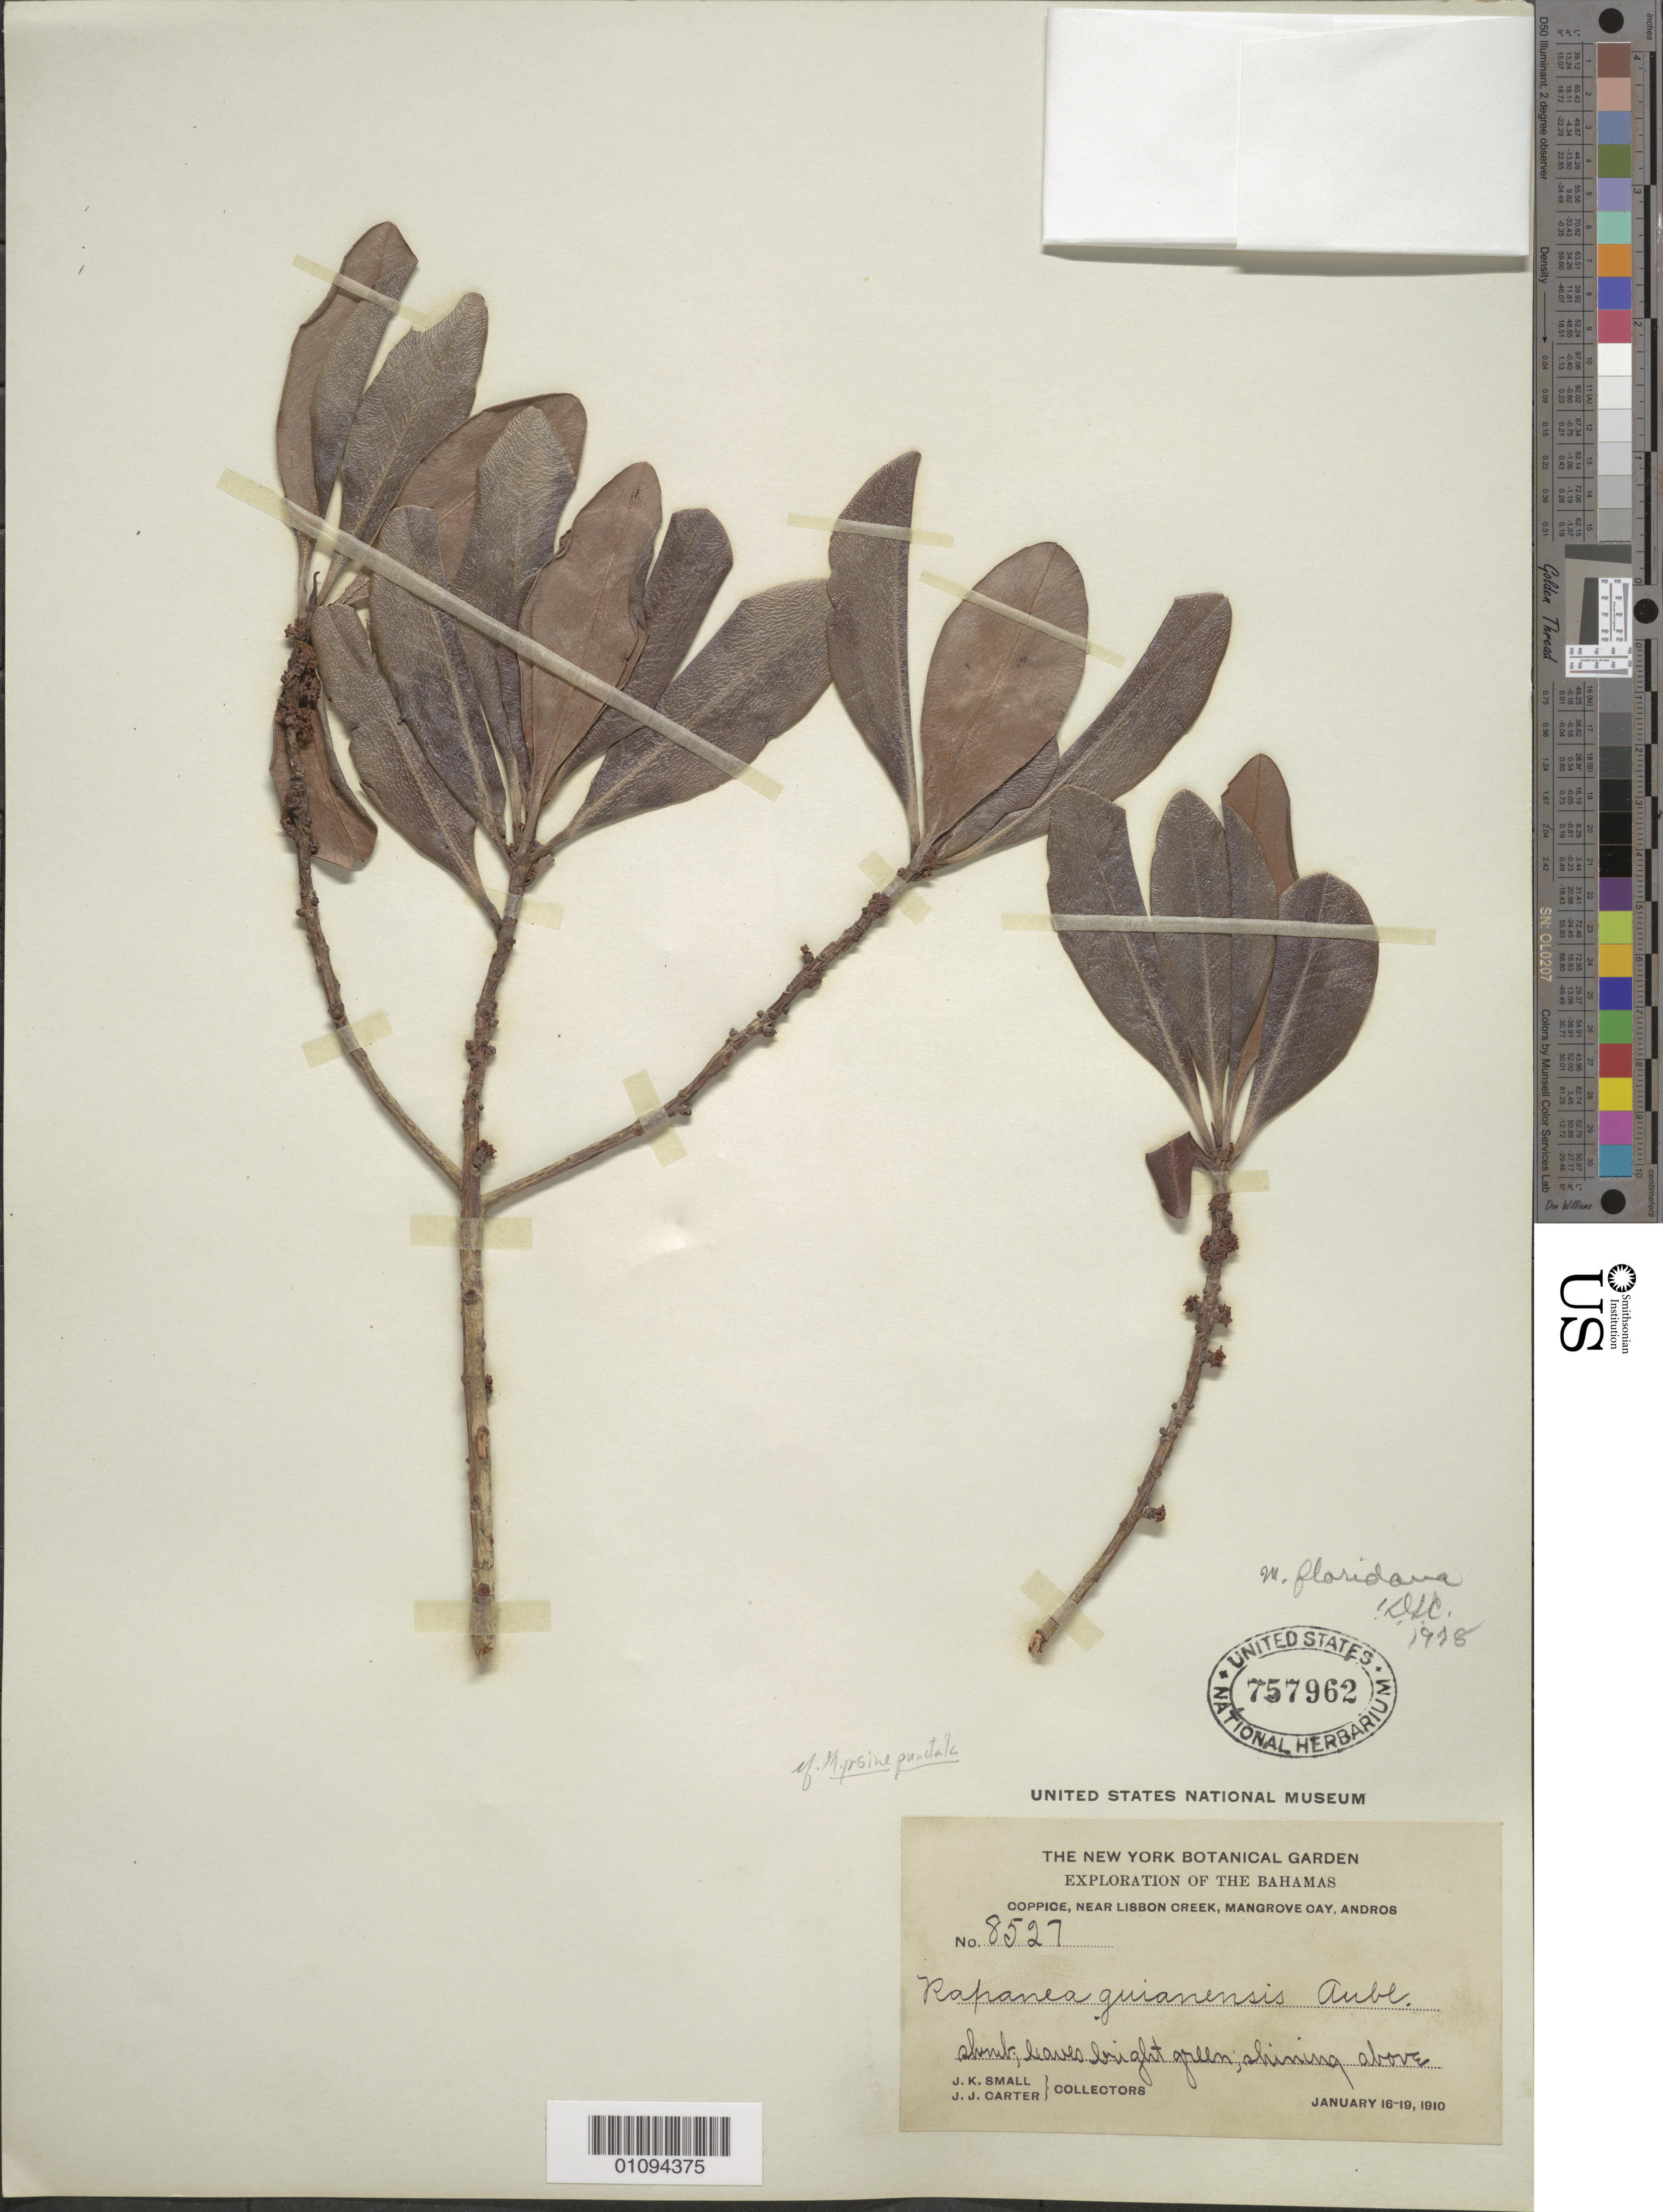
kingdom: Plantae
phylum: Tracheophyta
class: Magnoliopsida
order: Ericales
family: Primulaceae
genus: Myrsine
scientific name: Myrsine punctata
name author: (H. Lév.) Wilbur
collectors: J. K. Small & J. J. Carter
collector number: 8527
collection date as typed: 16 Jan 1910 to 19 Jan 1910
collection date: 1910-01-16/1910-01-19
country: Bahamas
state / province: South Andros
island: Andros I.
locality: Coppice,near Lisbon Creek, Mangrove Cay, Andros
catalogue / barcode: US 757962